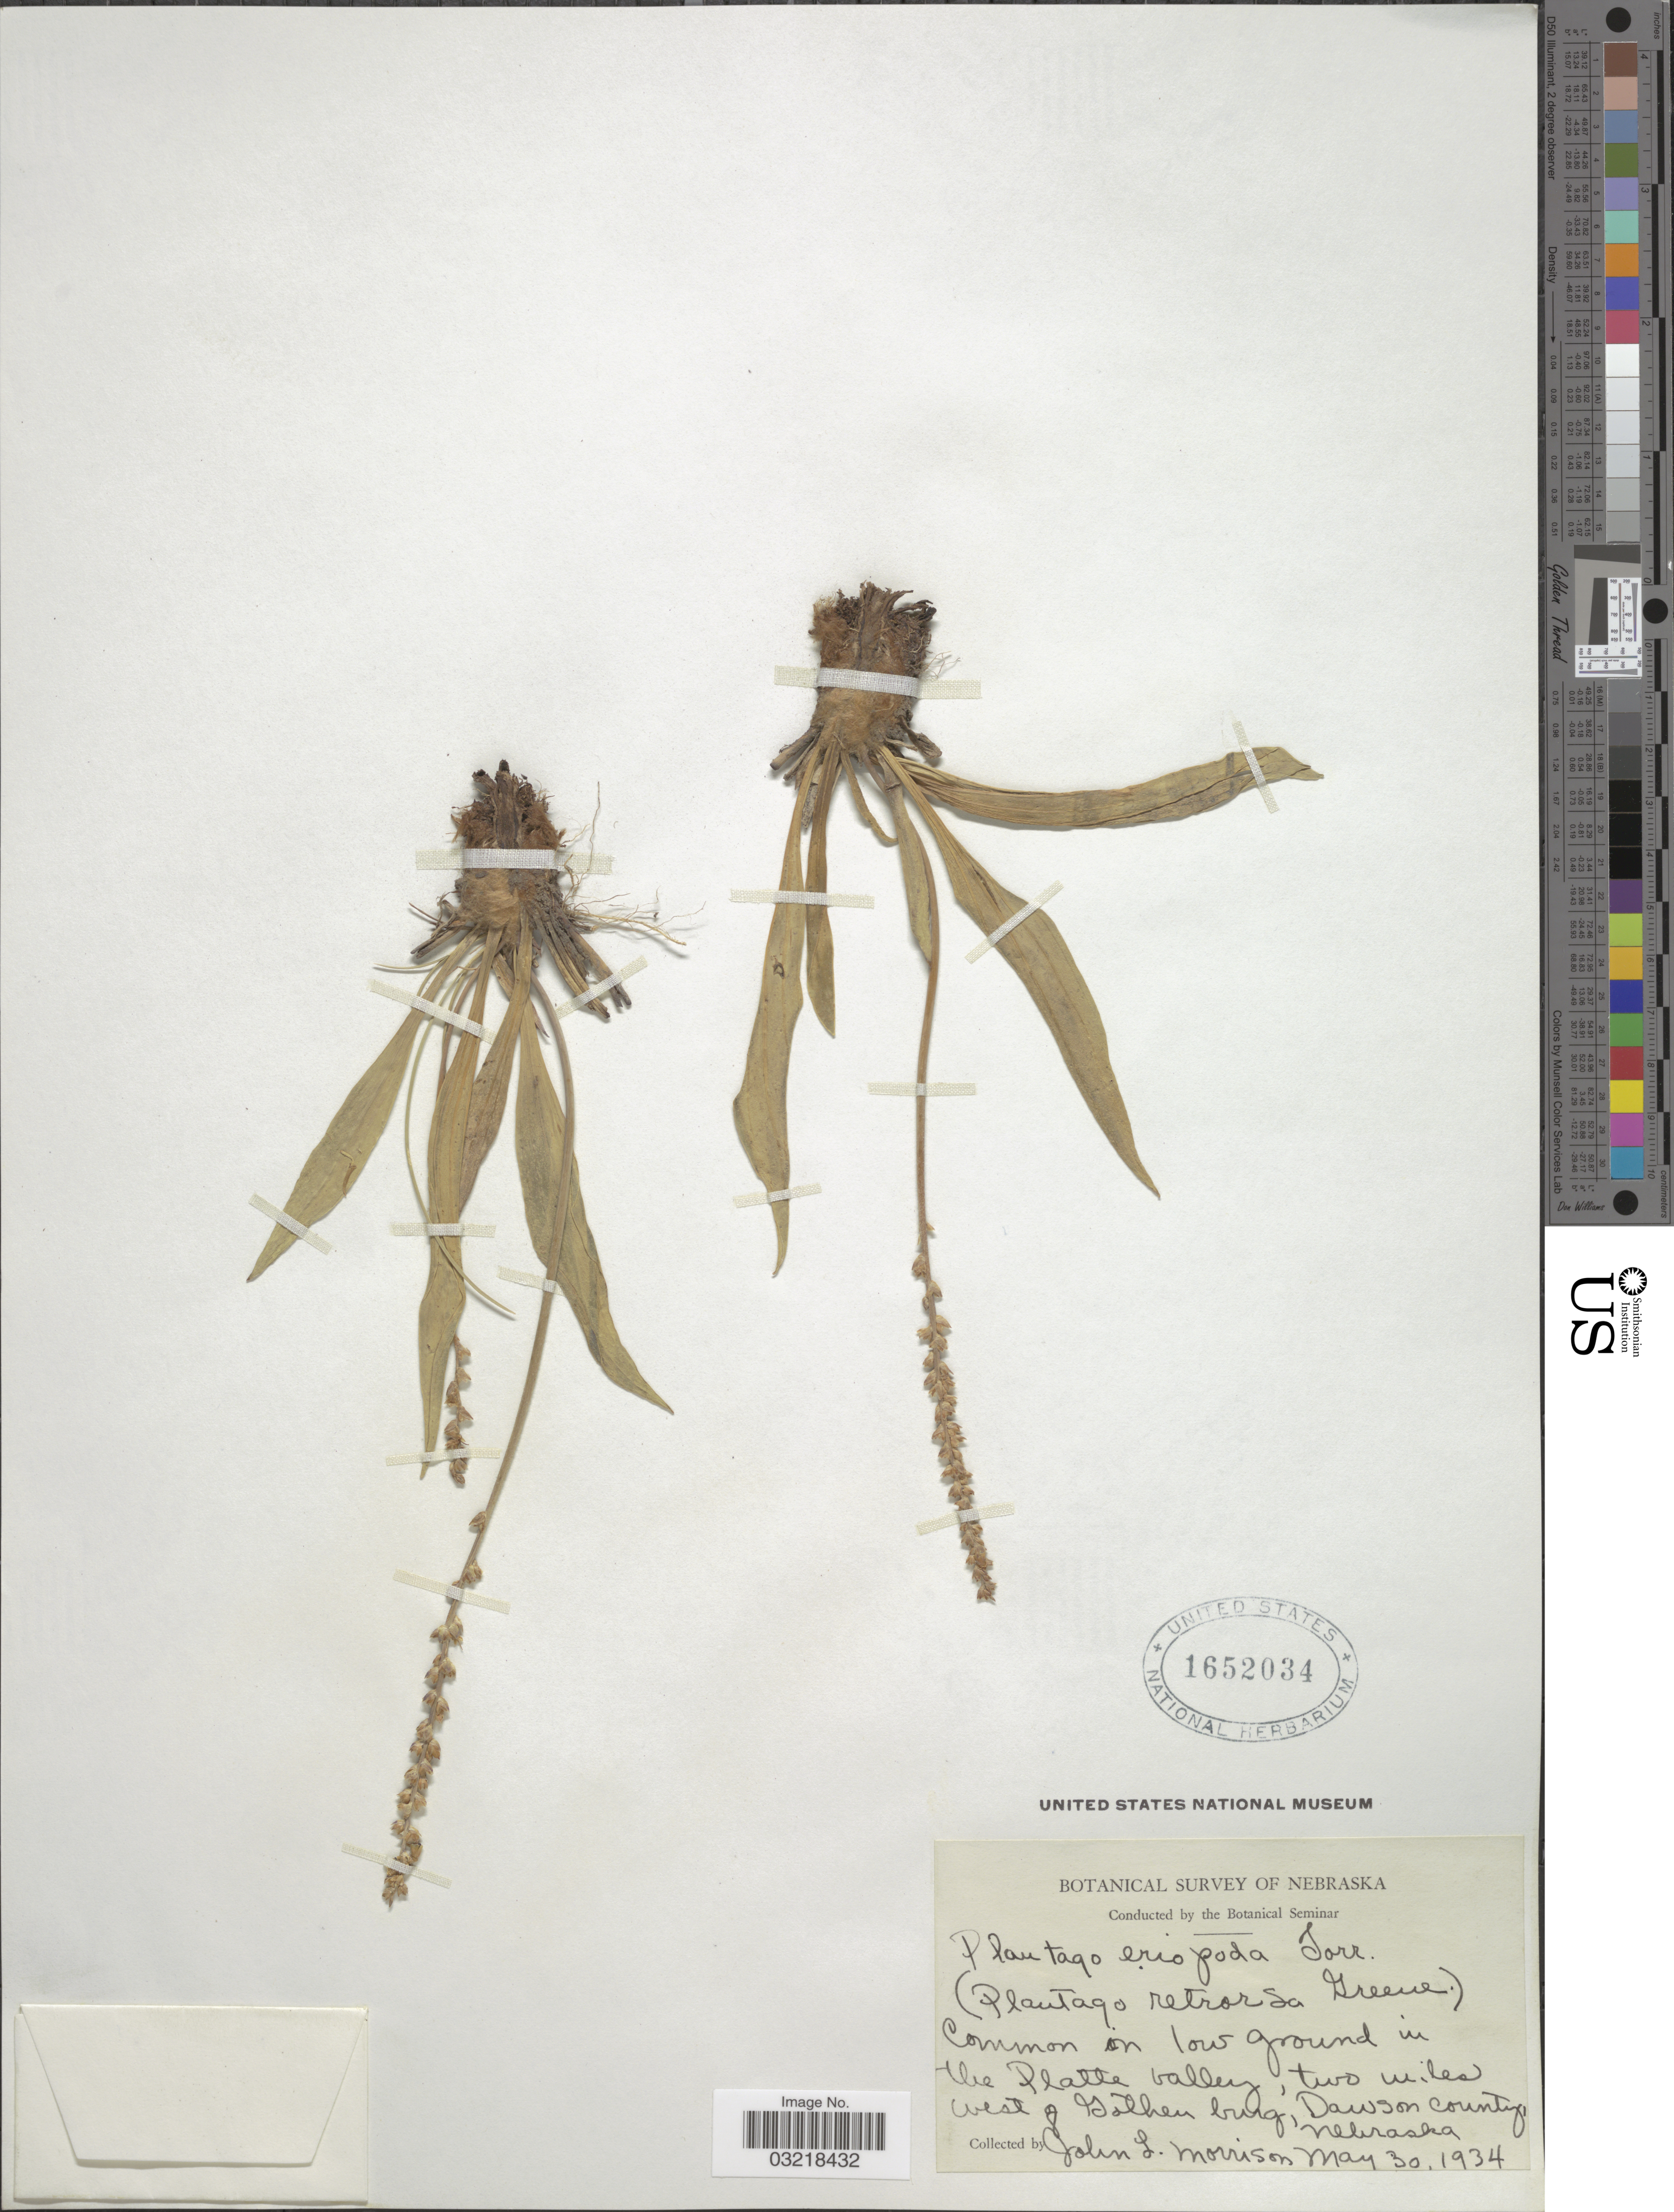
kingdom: Plantae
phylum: Tracheophyta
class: Magnoliopsida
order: Lamiales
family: Plantaginaceae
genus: Plantago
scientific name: Plantago eriopoda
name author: Torr.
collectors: J. Morrison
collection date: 1934-05-30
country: United States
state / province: Nebraska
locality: Common in low ground in the Platte valley, two miles west of Gothenburg, Dawson County.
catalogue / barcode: US 1652034